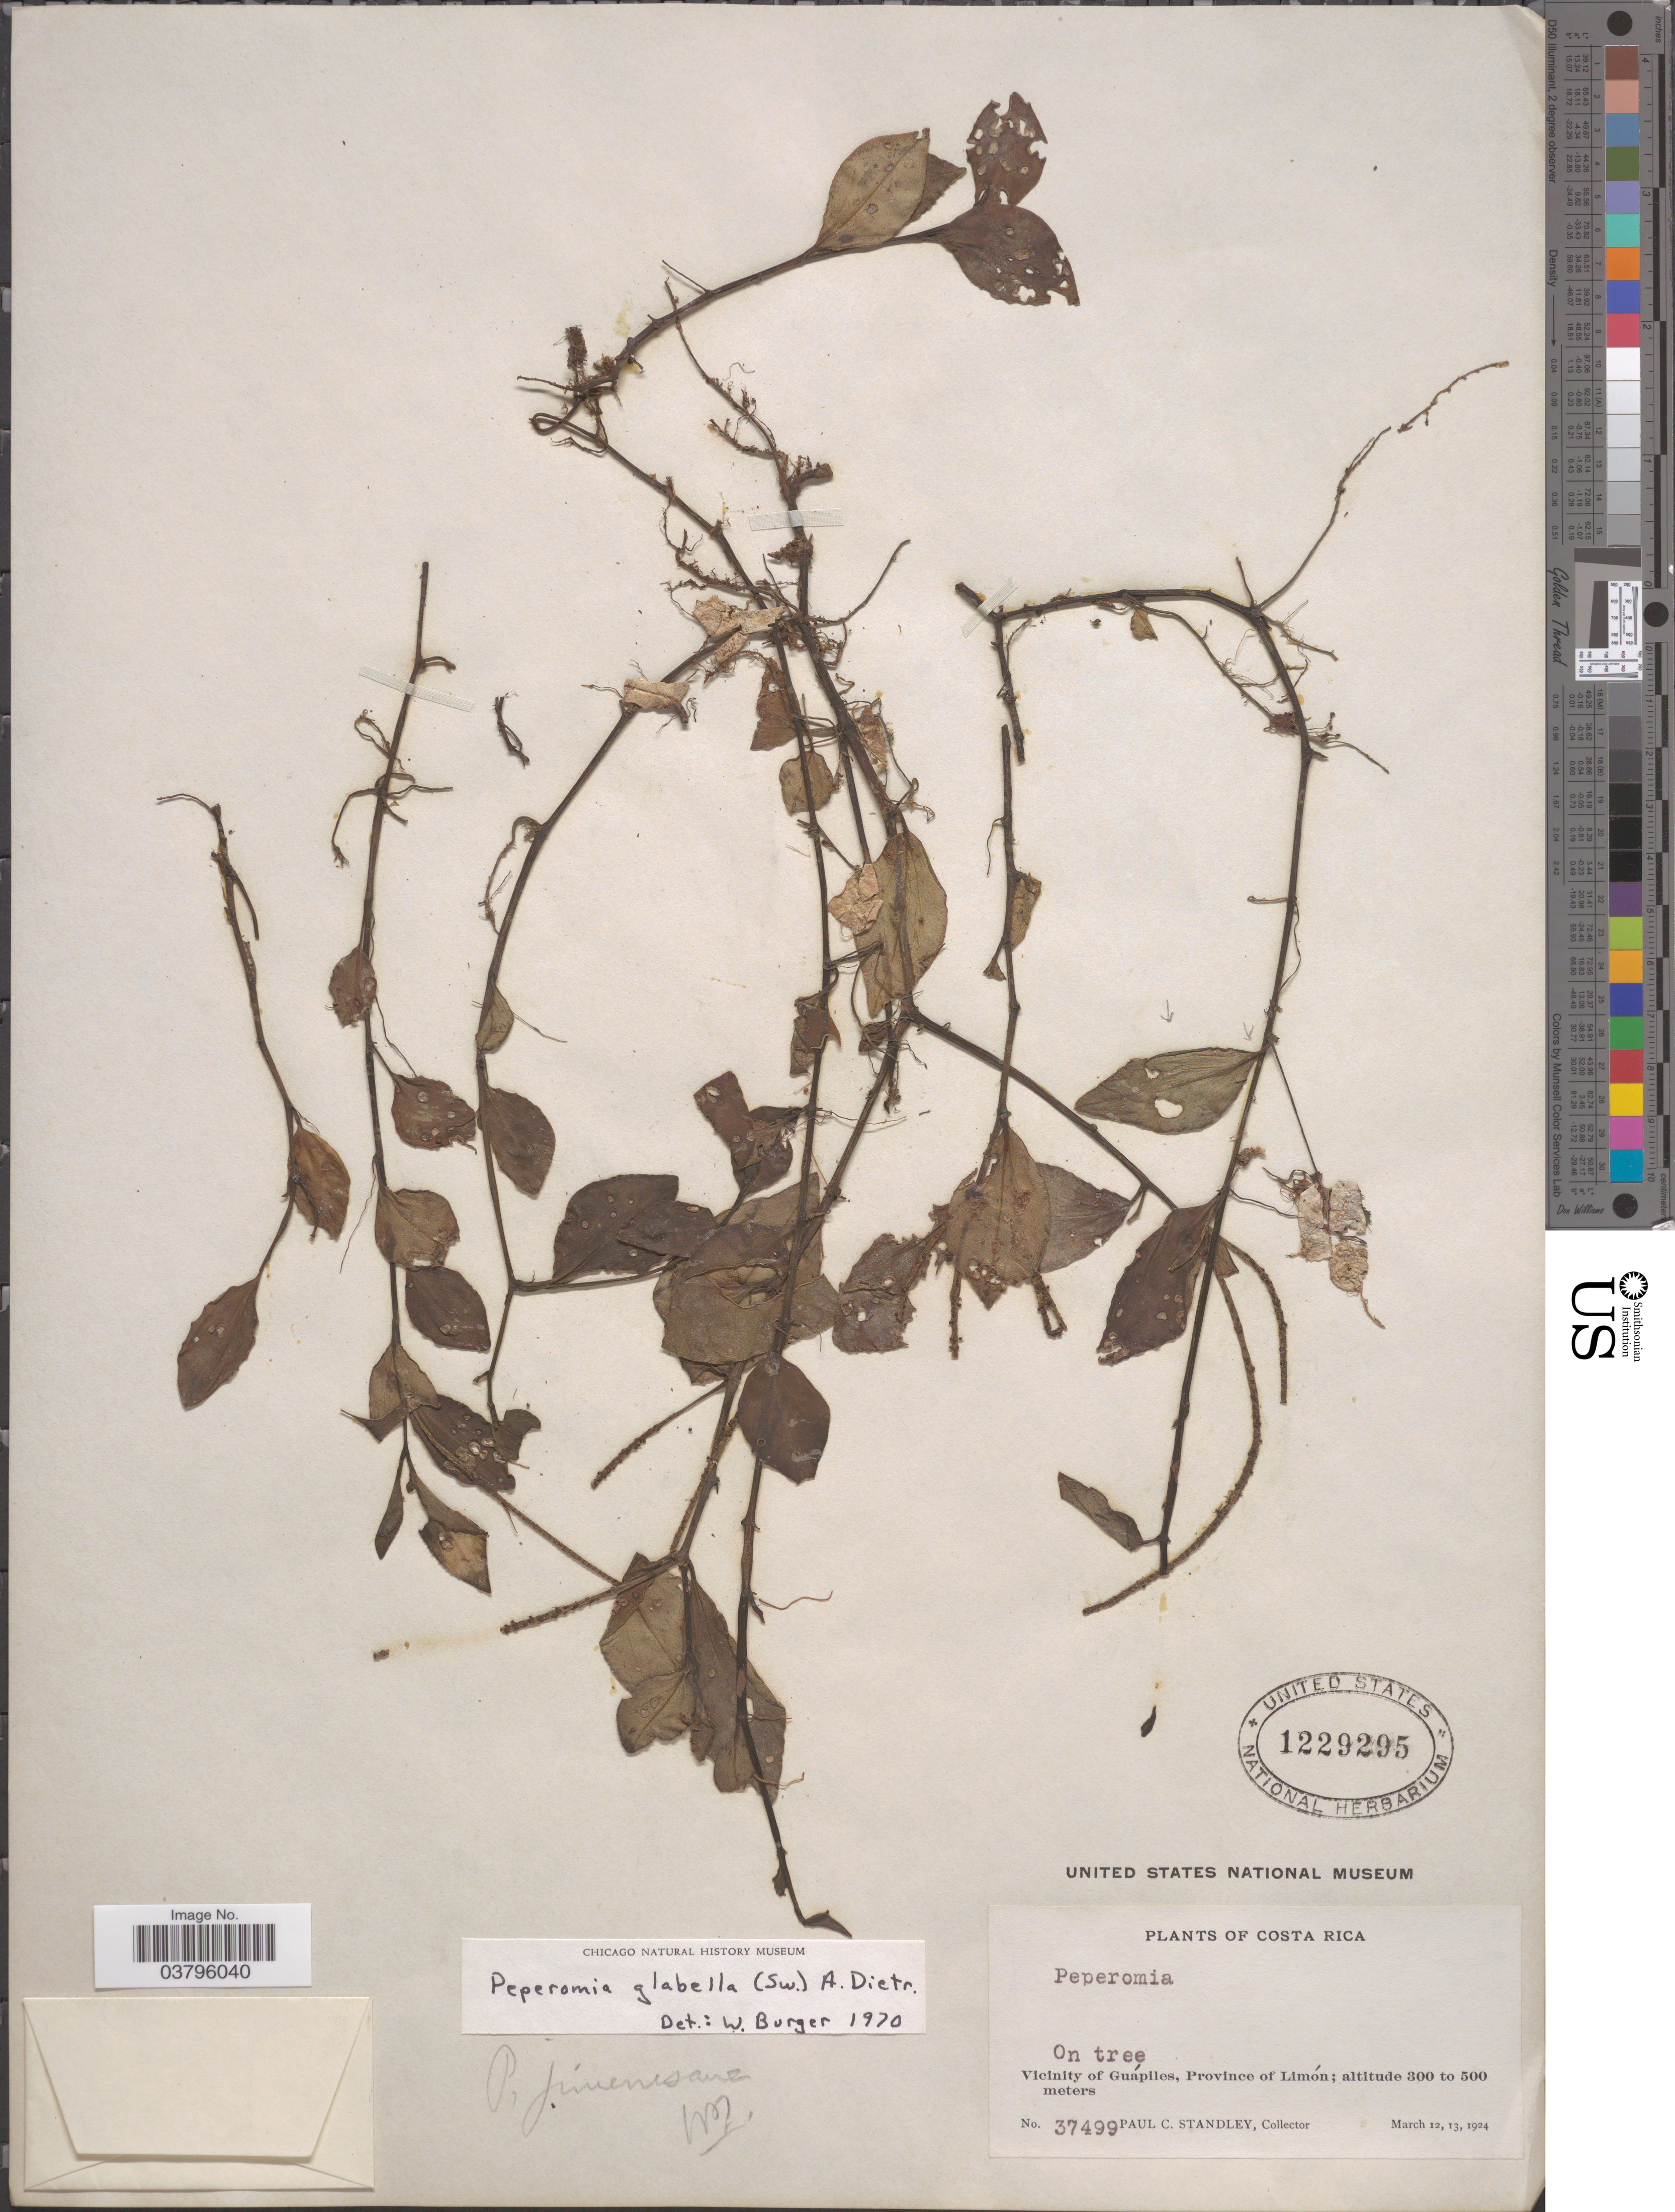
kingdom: Plantae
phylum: Tracheophyta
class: Magnoliopsida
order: Piperales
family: Piperaceae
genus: Peperomia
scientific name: Peperomia glabella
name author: (Sw.) A. Dietr.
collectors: P. C. Standley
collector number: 37499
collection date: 1924-03-12/1924-03-13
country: Costa Rica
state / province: Limón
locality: Vicinity of Guápiles.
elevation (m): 300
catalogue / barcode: US 1229295